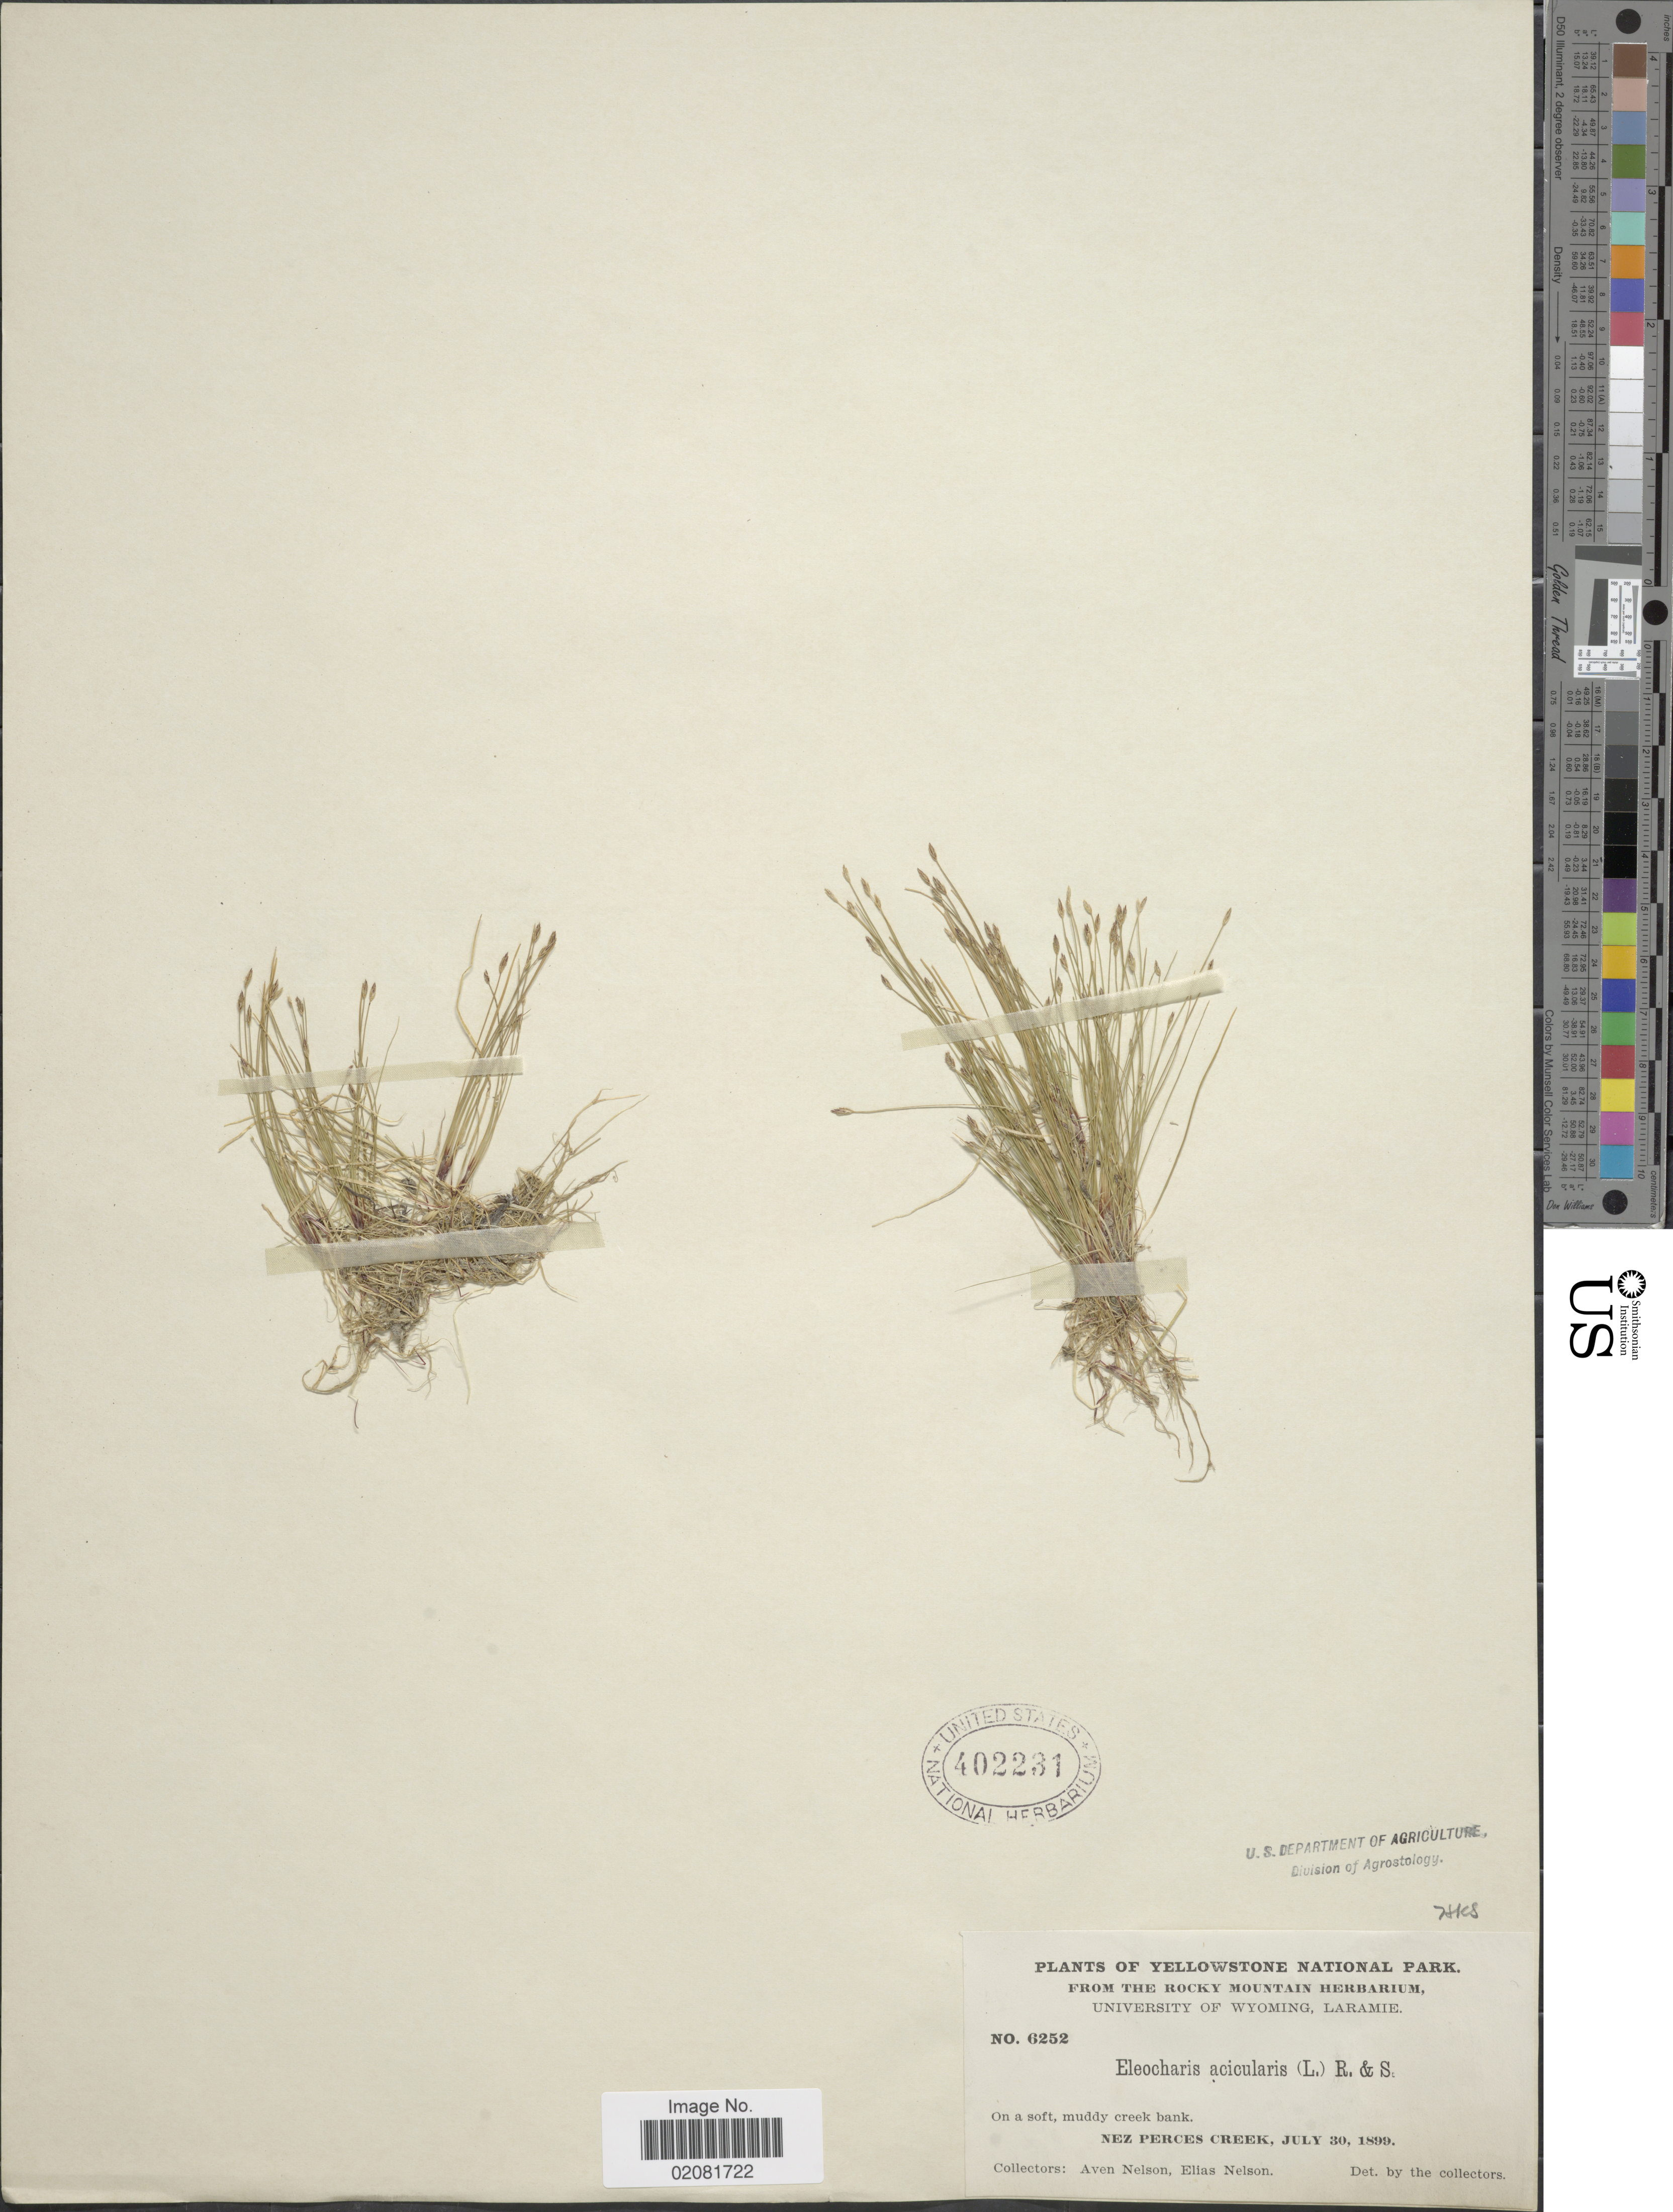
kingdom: Plantae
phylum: Tracheophyta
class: Liliopsida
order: Poales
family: Cyperaceae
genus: Eleocharis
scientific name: Eleocharis acicularis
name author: (L.) Roem. & Schult.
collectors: A. Nelson & E. Nelson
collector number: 6252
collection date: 1899-07-30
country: United States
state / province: Wyoming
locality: Yellowstone National Park. On a soft, muddy creek bank. Nez Perces Creek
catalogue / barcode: US 402231